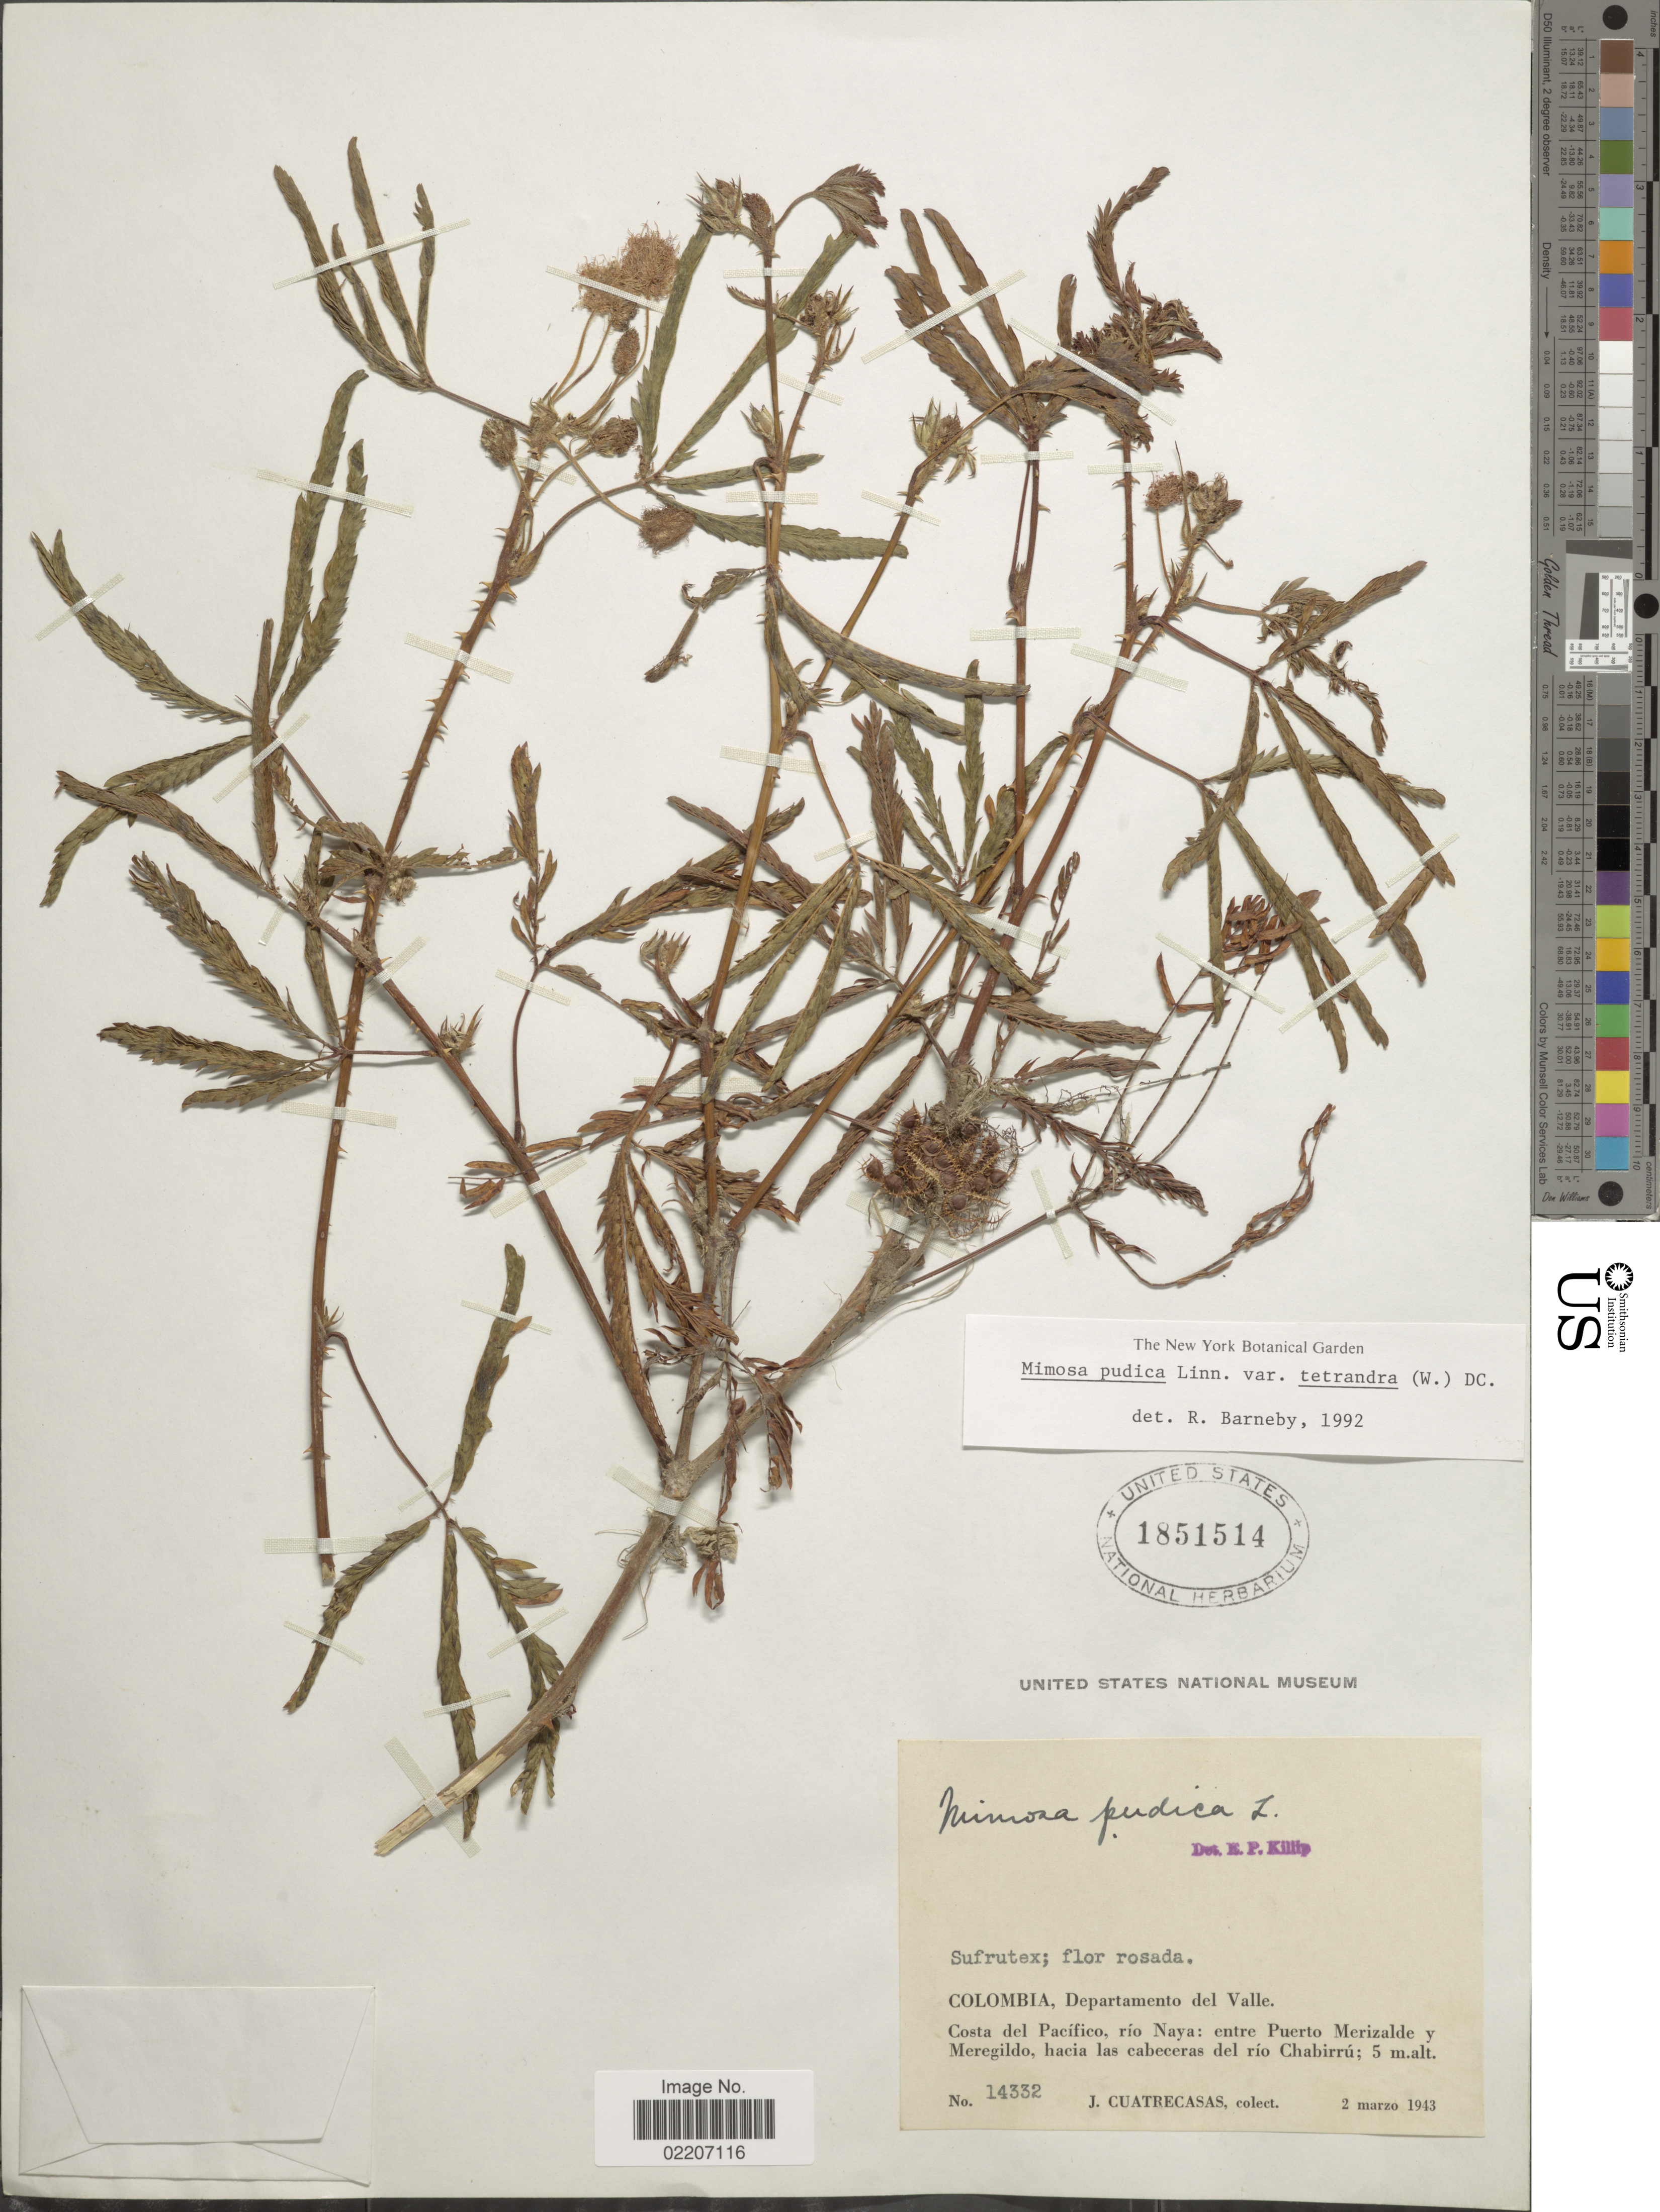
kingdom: Plantae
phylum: Tracheophyta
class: Magnoliopsida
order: Fabales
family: Fabaceae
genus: Mimosa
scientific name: Mimosa pudica var. tetrandra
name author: L.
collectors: J. Cuatrecasas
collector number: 14332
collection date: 1943-03-02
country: Colombia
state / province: Valle del Cauca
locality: Departamento Del Valle, Costa del Pacifico, rio Naya: entre Puerto Merizalde y Meregildo, hacia las cabeceras del rio Chabirru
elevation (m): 5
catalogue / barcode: US 1851514